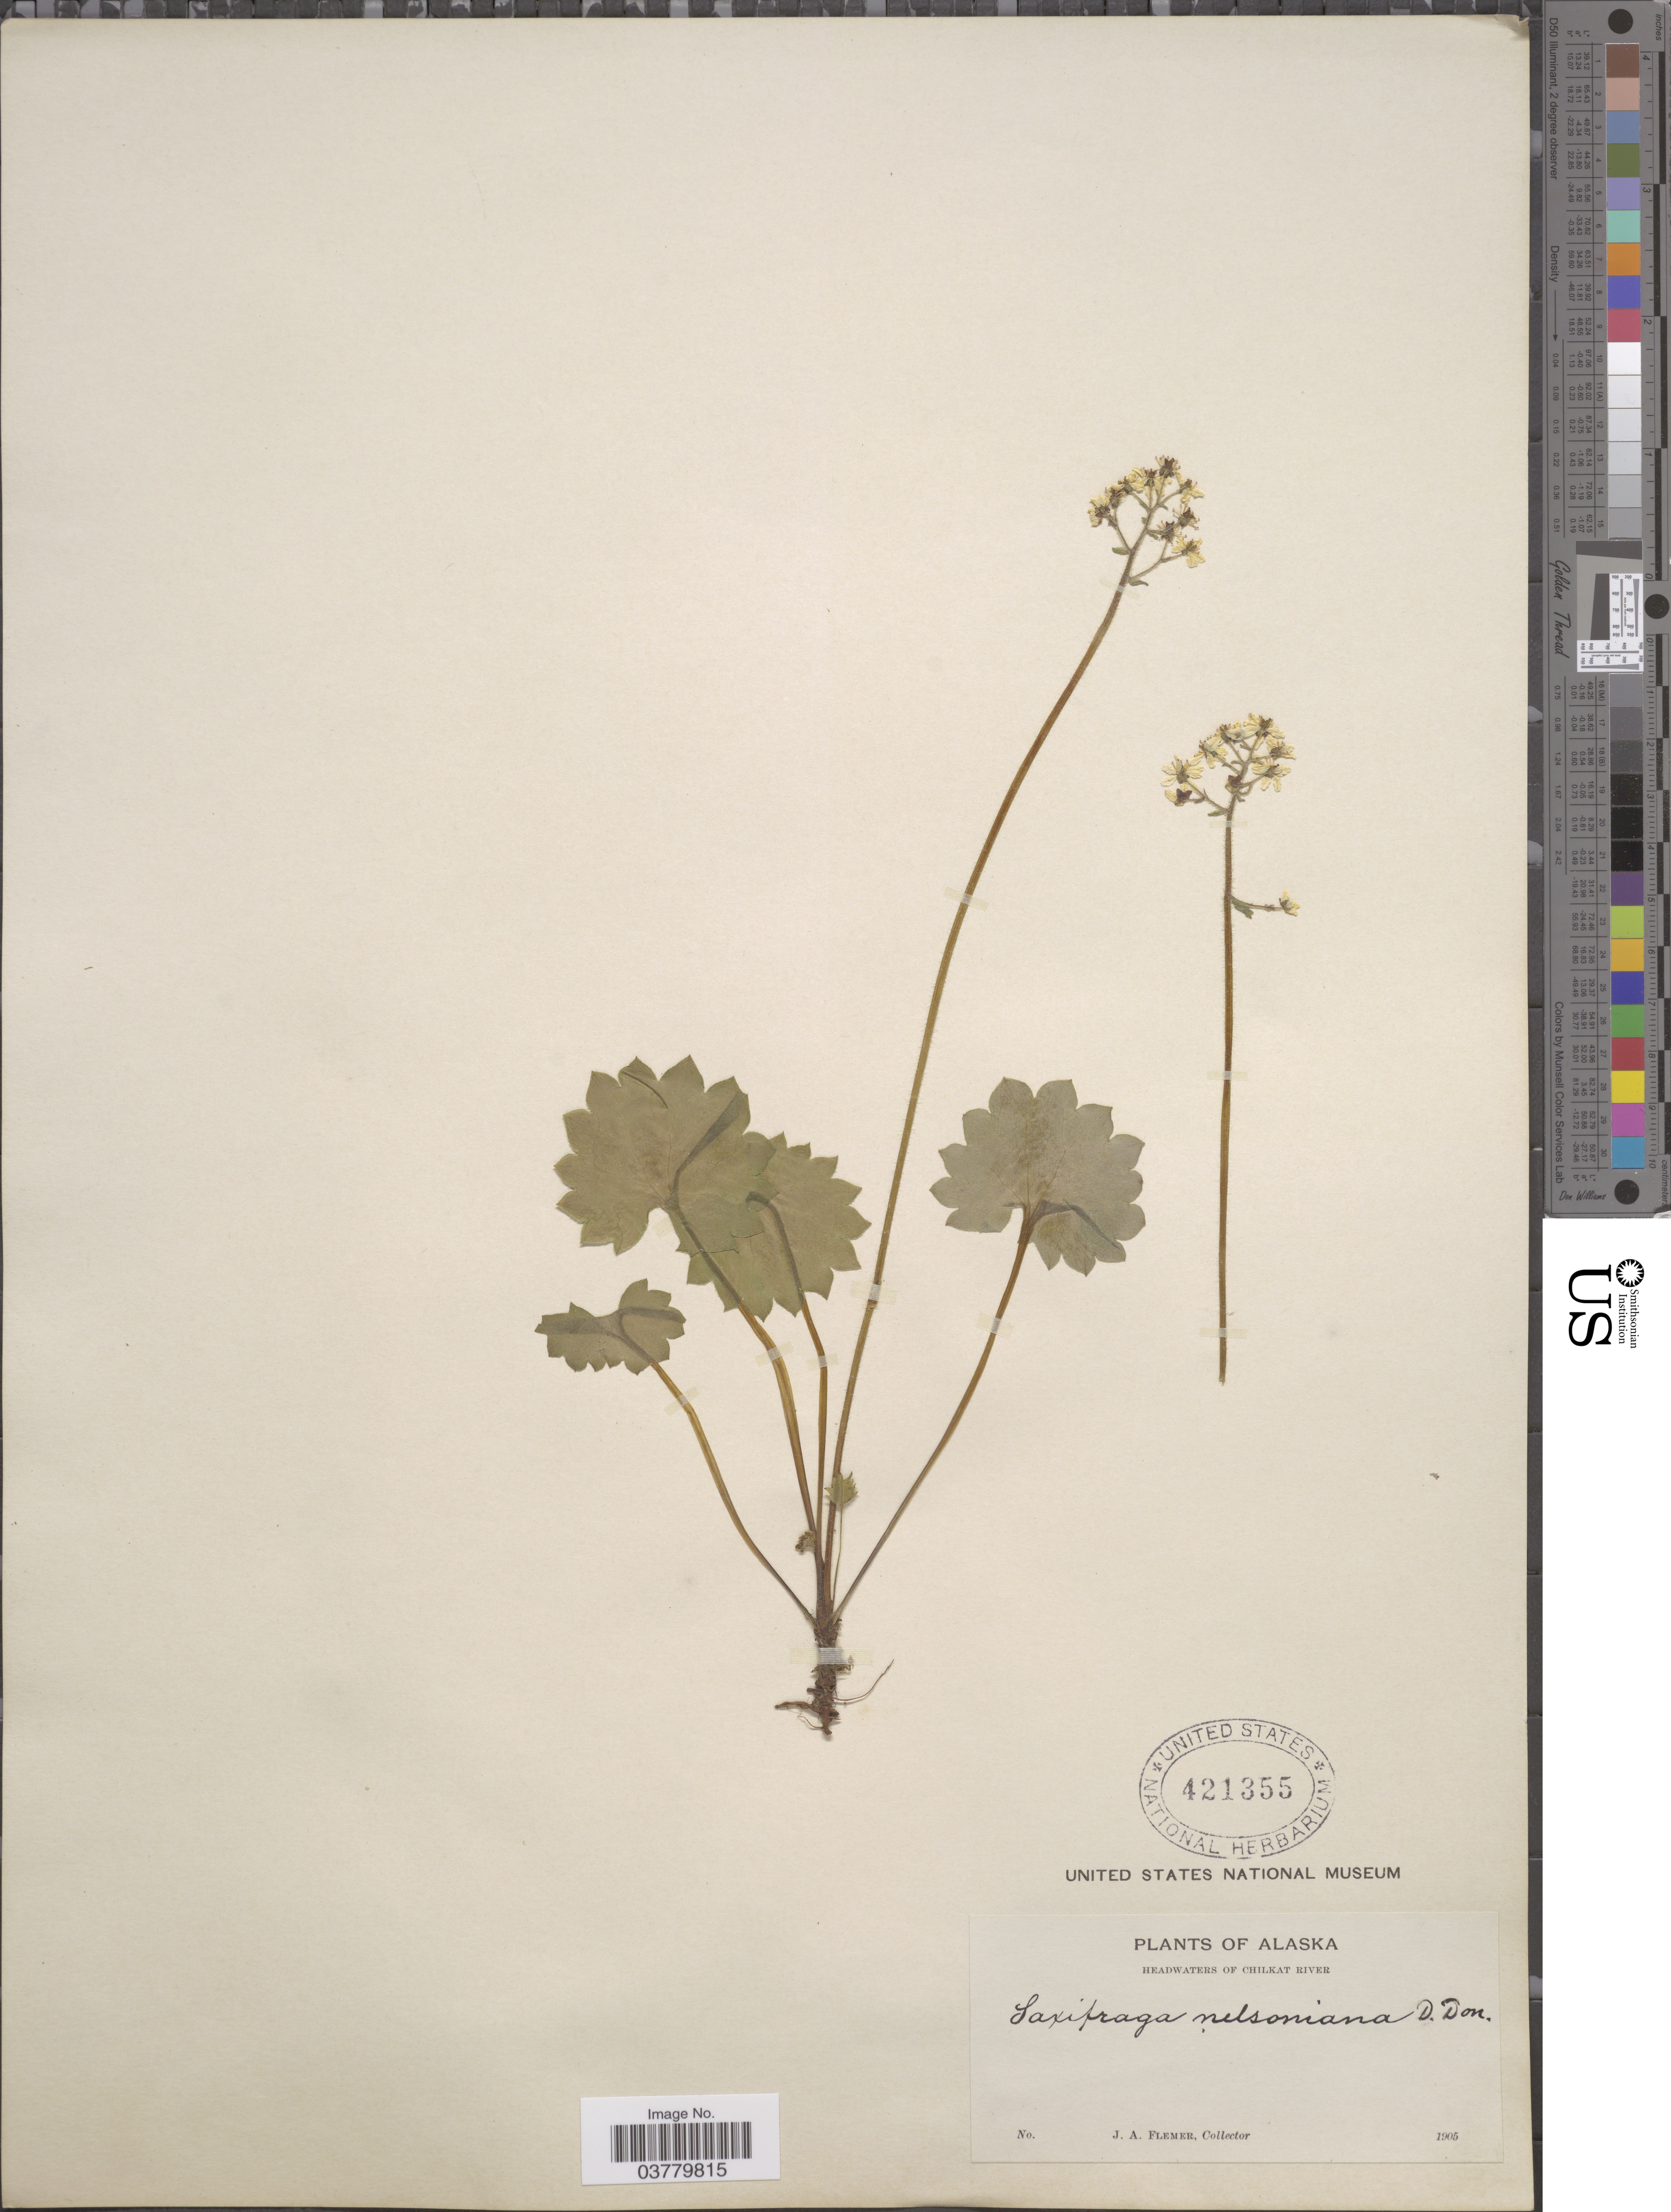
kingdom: Plantae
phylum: Tracheophyta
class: Magnoliopsida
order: Saxifragales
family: Saxifragaceae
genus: Micranthes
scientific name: Micranthes nelsoniana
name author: (D. Don) Small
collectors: J. Flemer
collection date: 1905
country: United States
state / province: Alaska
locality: Headwaters of Chilkat River.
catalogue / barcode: US 421355